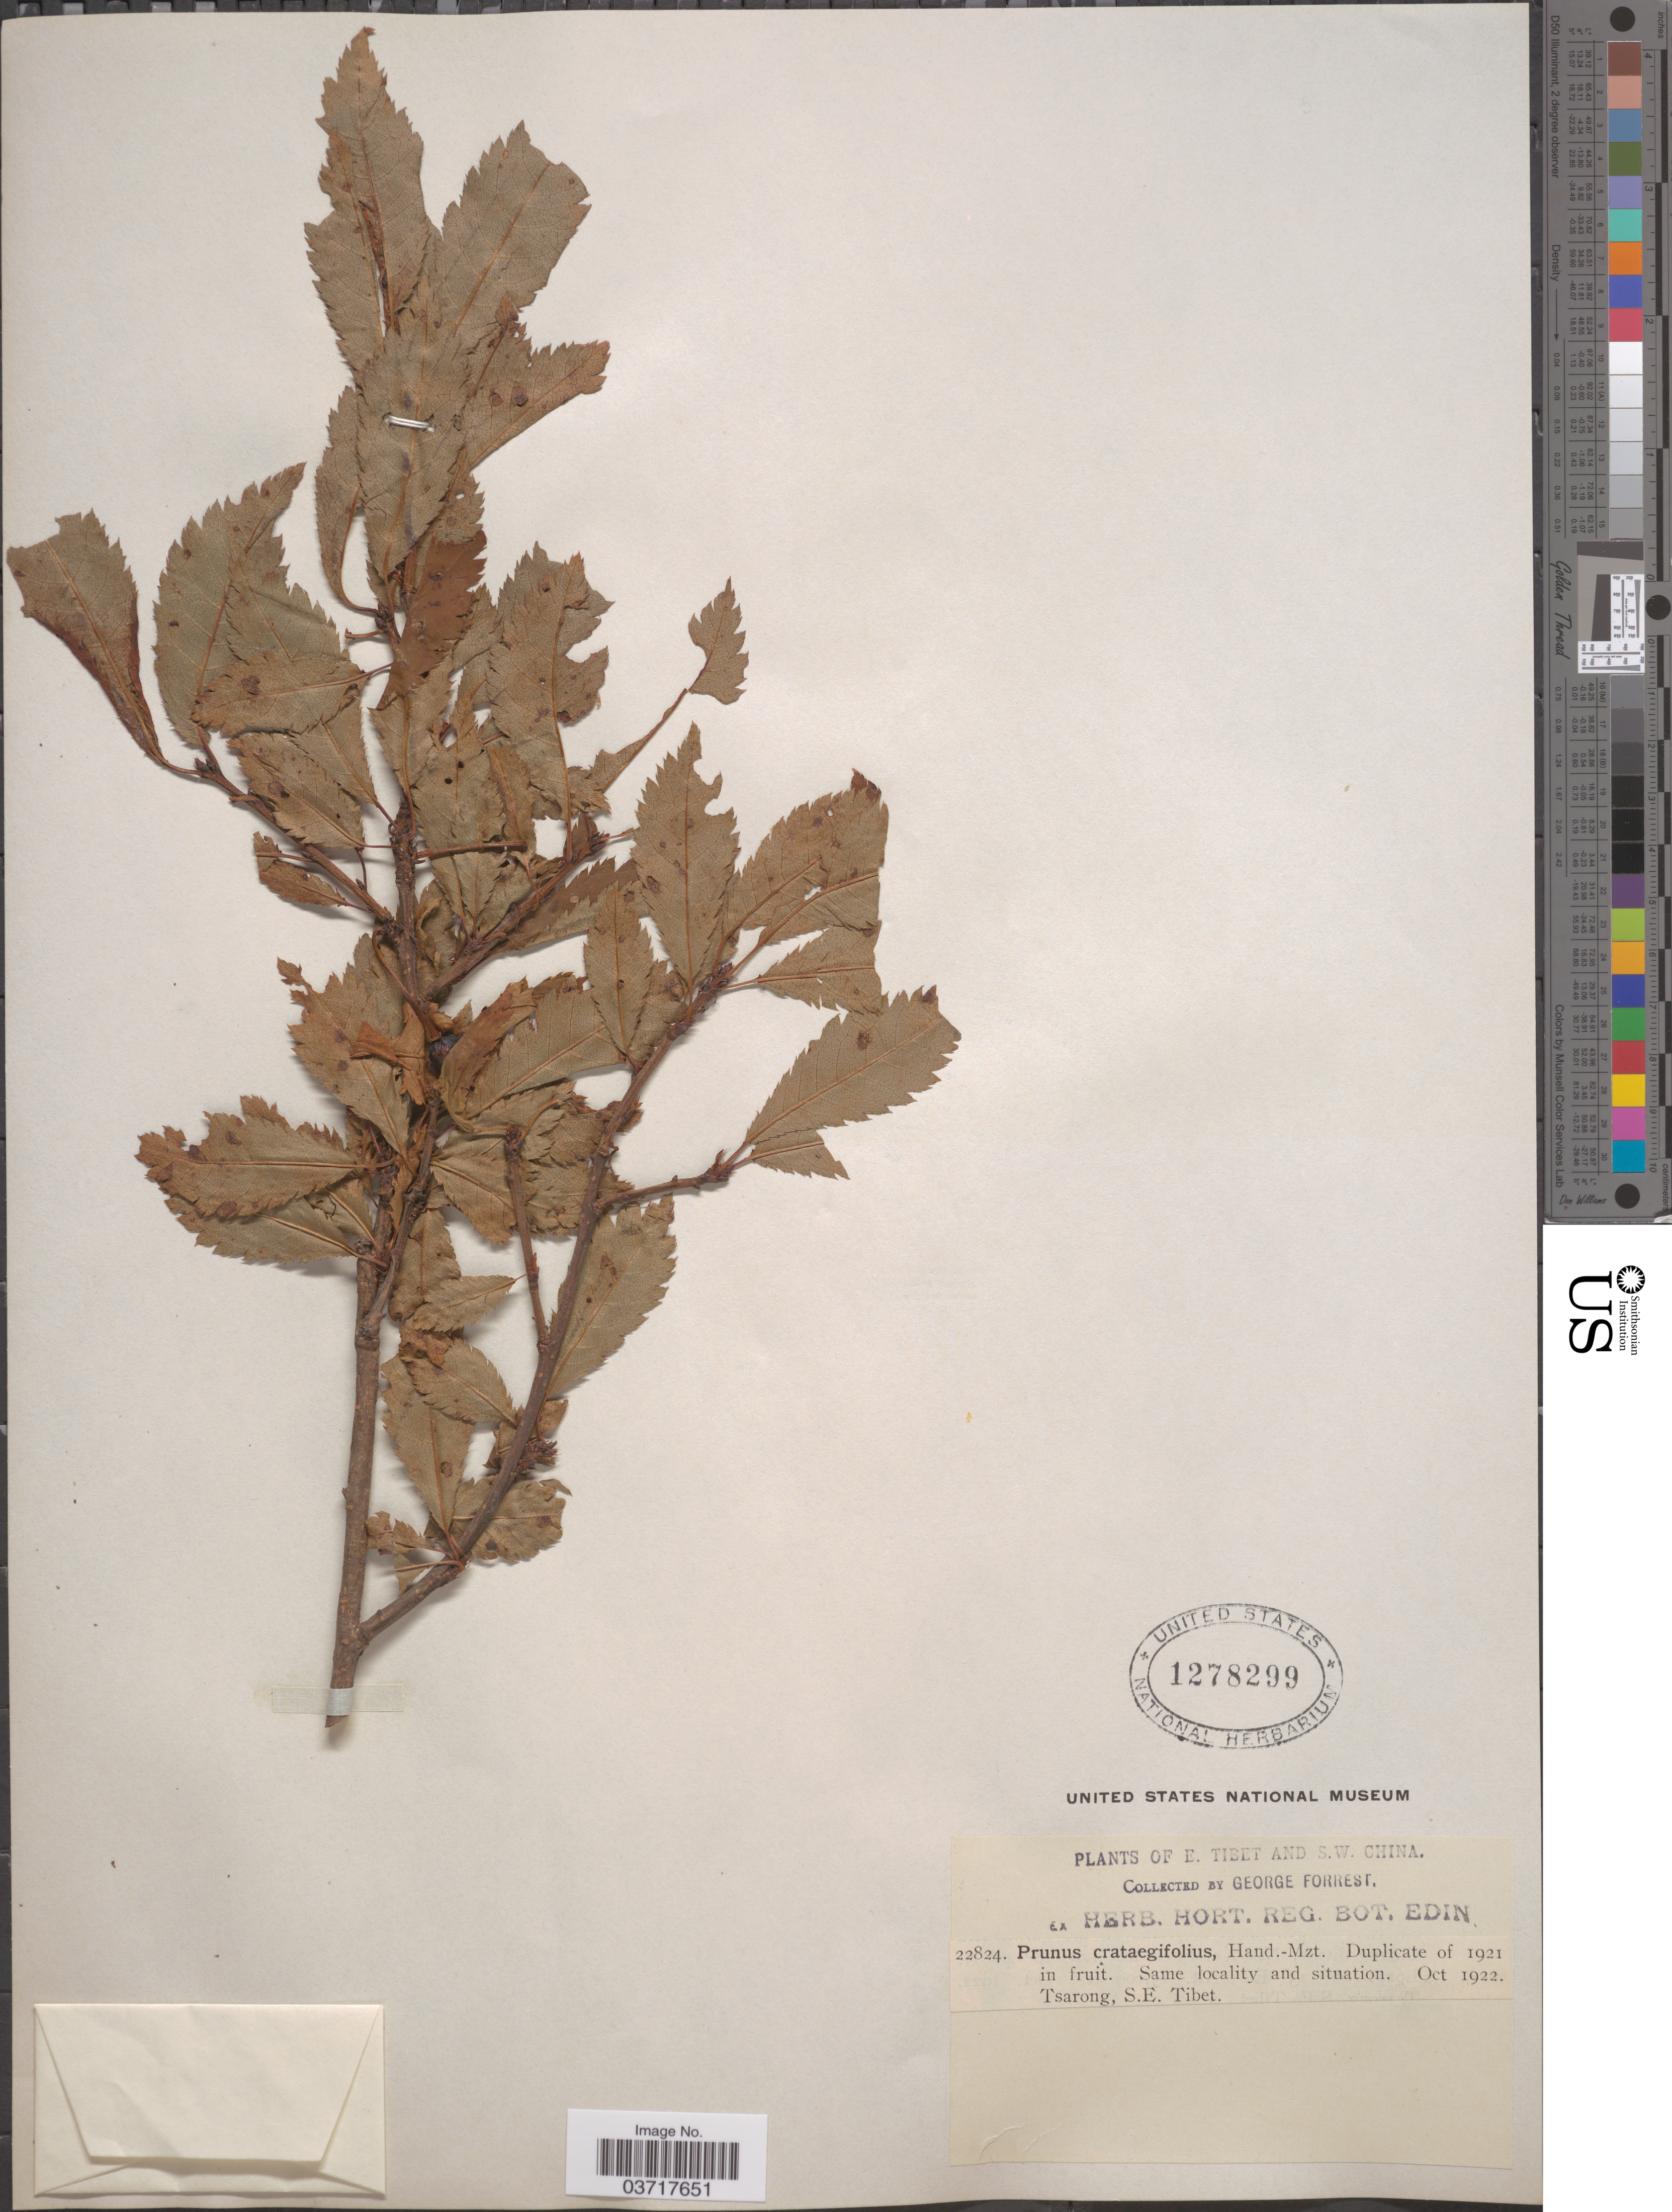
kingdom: Plantae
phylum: Tracheophyta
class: Magnoliopsida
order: Rosales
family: Rosaceae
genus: Prunus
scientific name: Prunus crataegifolius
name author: Hand.-Mazz.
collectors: G. Forrest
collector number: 22824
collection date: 1922-10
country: China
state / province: Xizang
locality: E. Tibet and S.W. China. Tsarong, S.E. Tibet.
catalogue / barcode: US 1278299